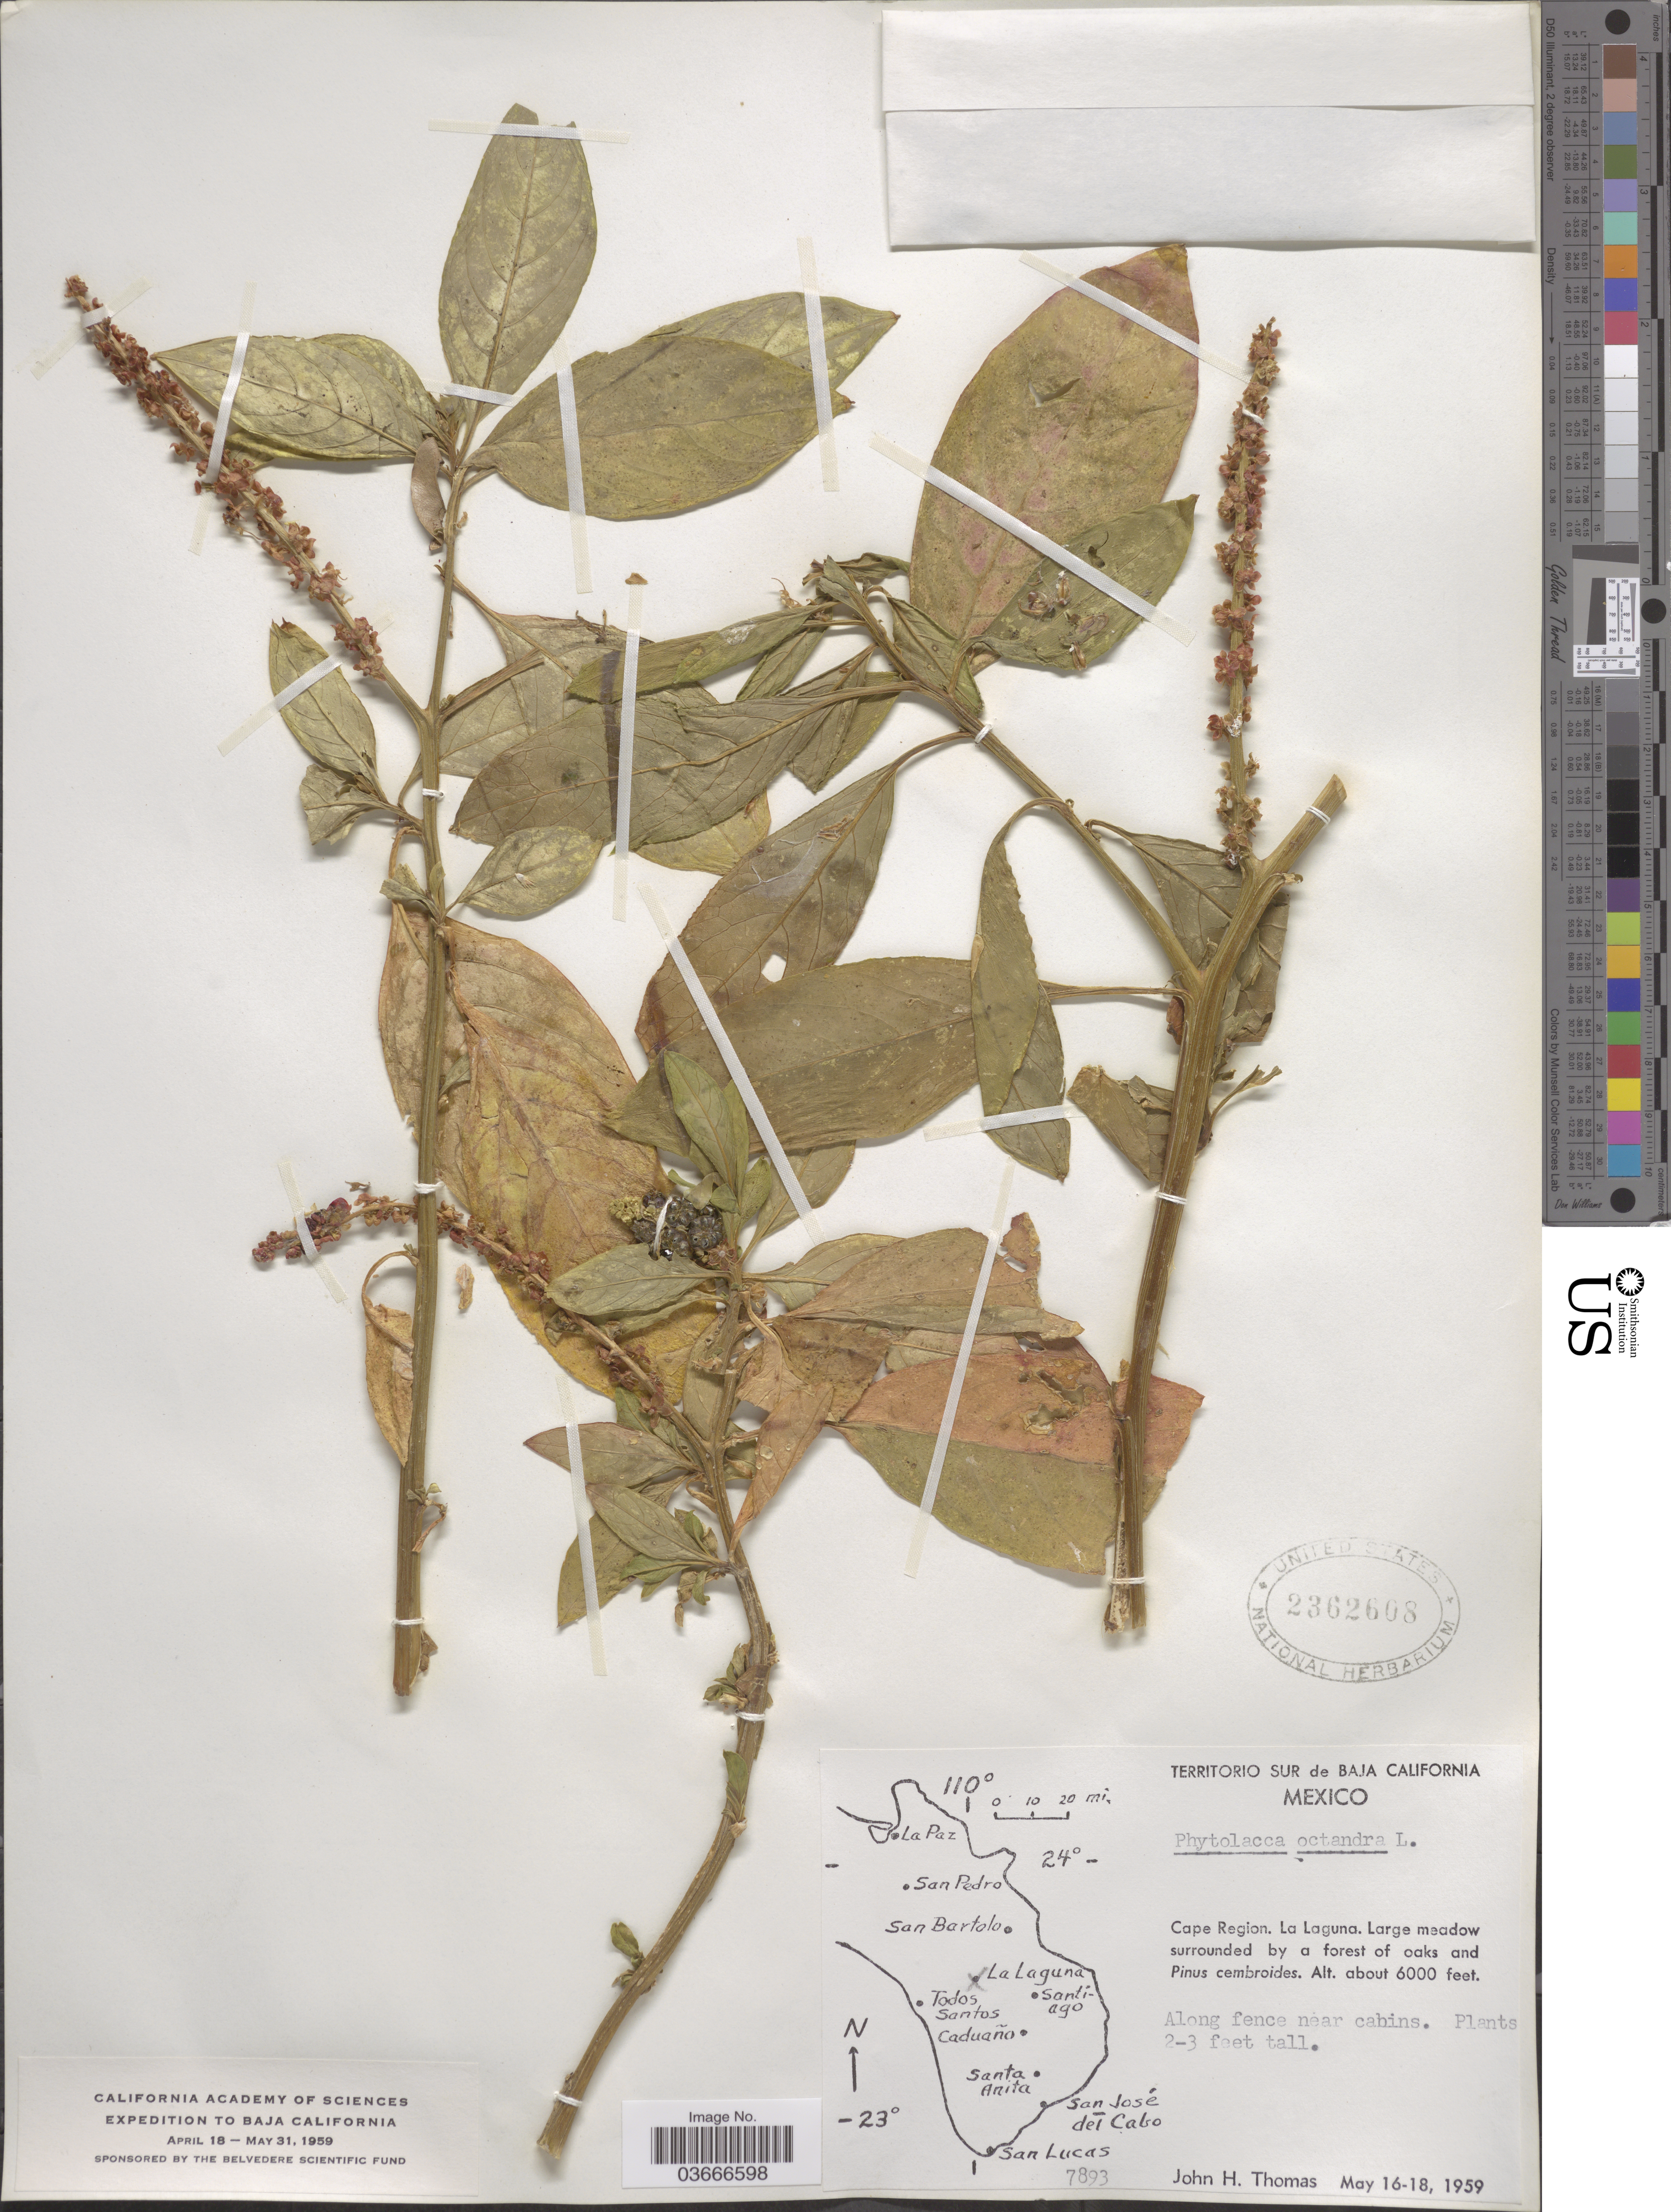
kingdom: Plantae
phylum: Tracheophyta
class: Magnoliopsida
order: Caryophyllales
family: Phytolaccaceae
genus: Phytolacca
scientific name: Phytolacca octandra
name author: L.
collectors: J. H. Thomas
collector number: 7893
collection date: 1959-05-16/1959-05-18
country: Mexico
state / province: Baja California Sur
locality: Territorio Sur de Baja California. Cape Region. La Laguna. Along fence near cabins.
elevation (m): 1829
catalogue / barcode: US 2362608